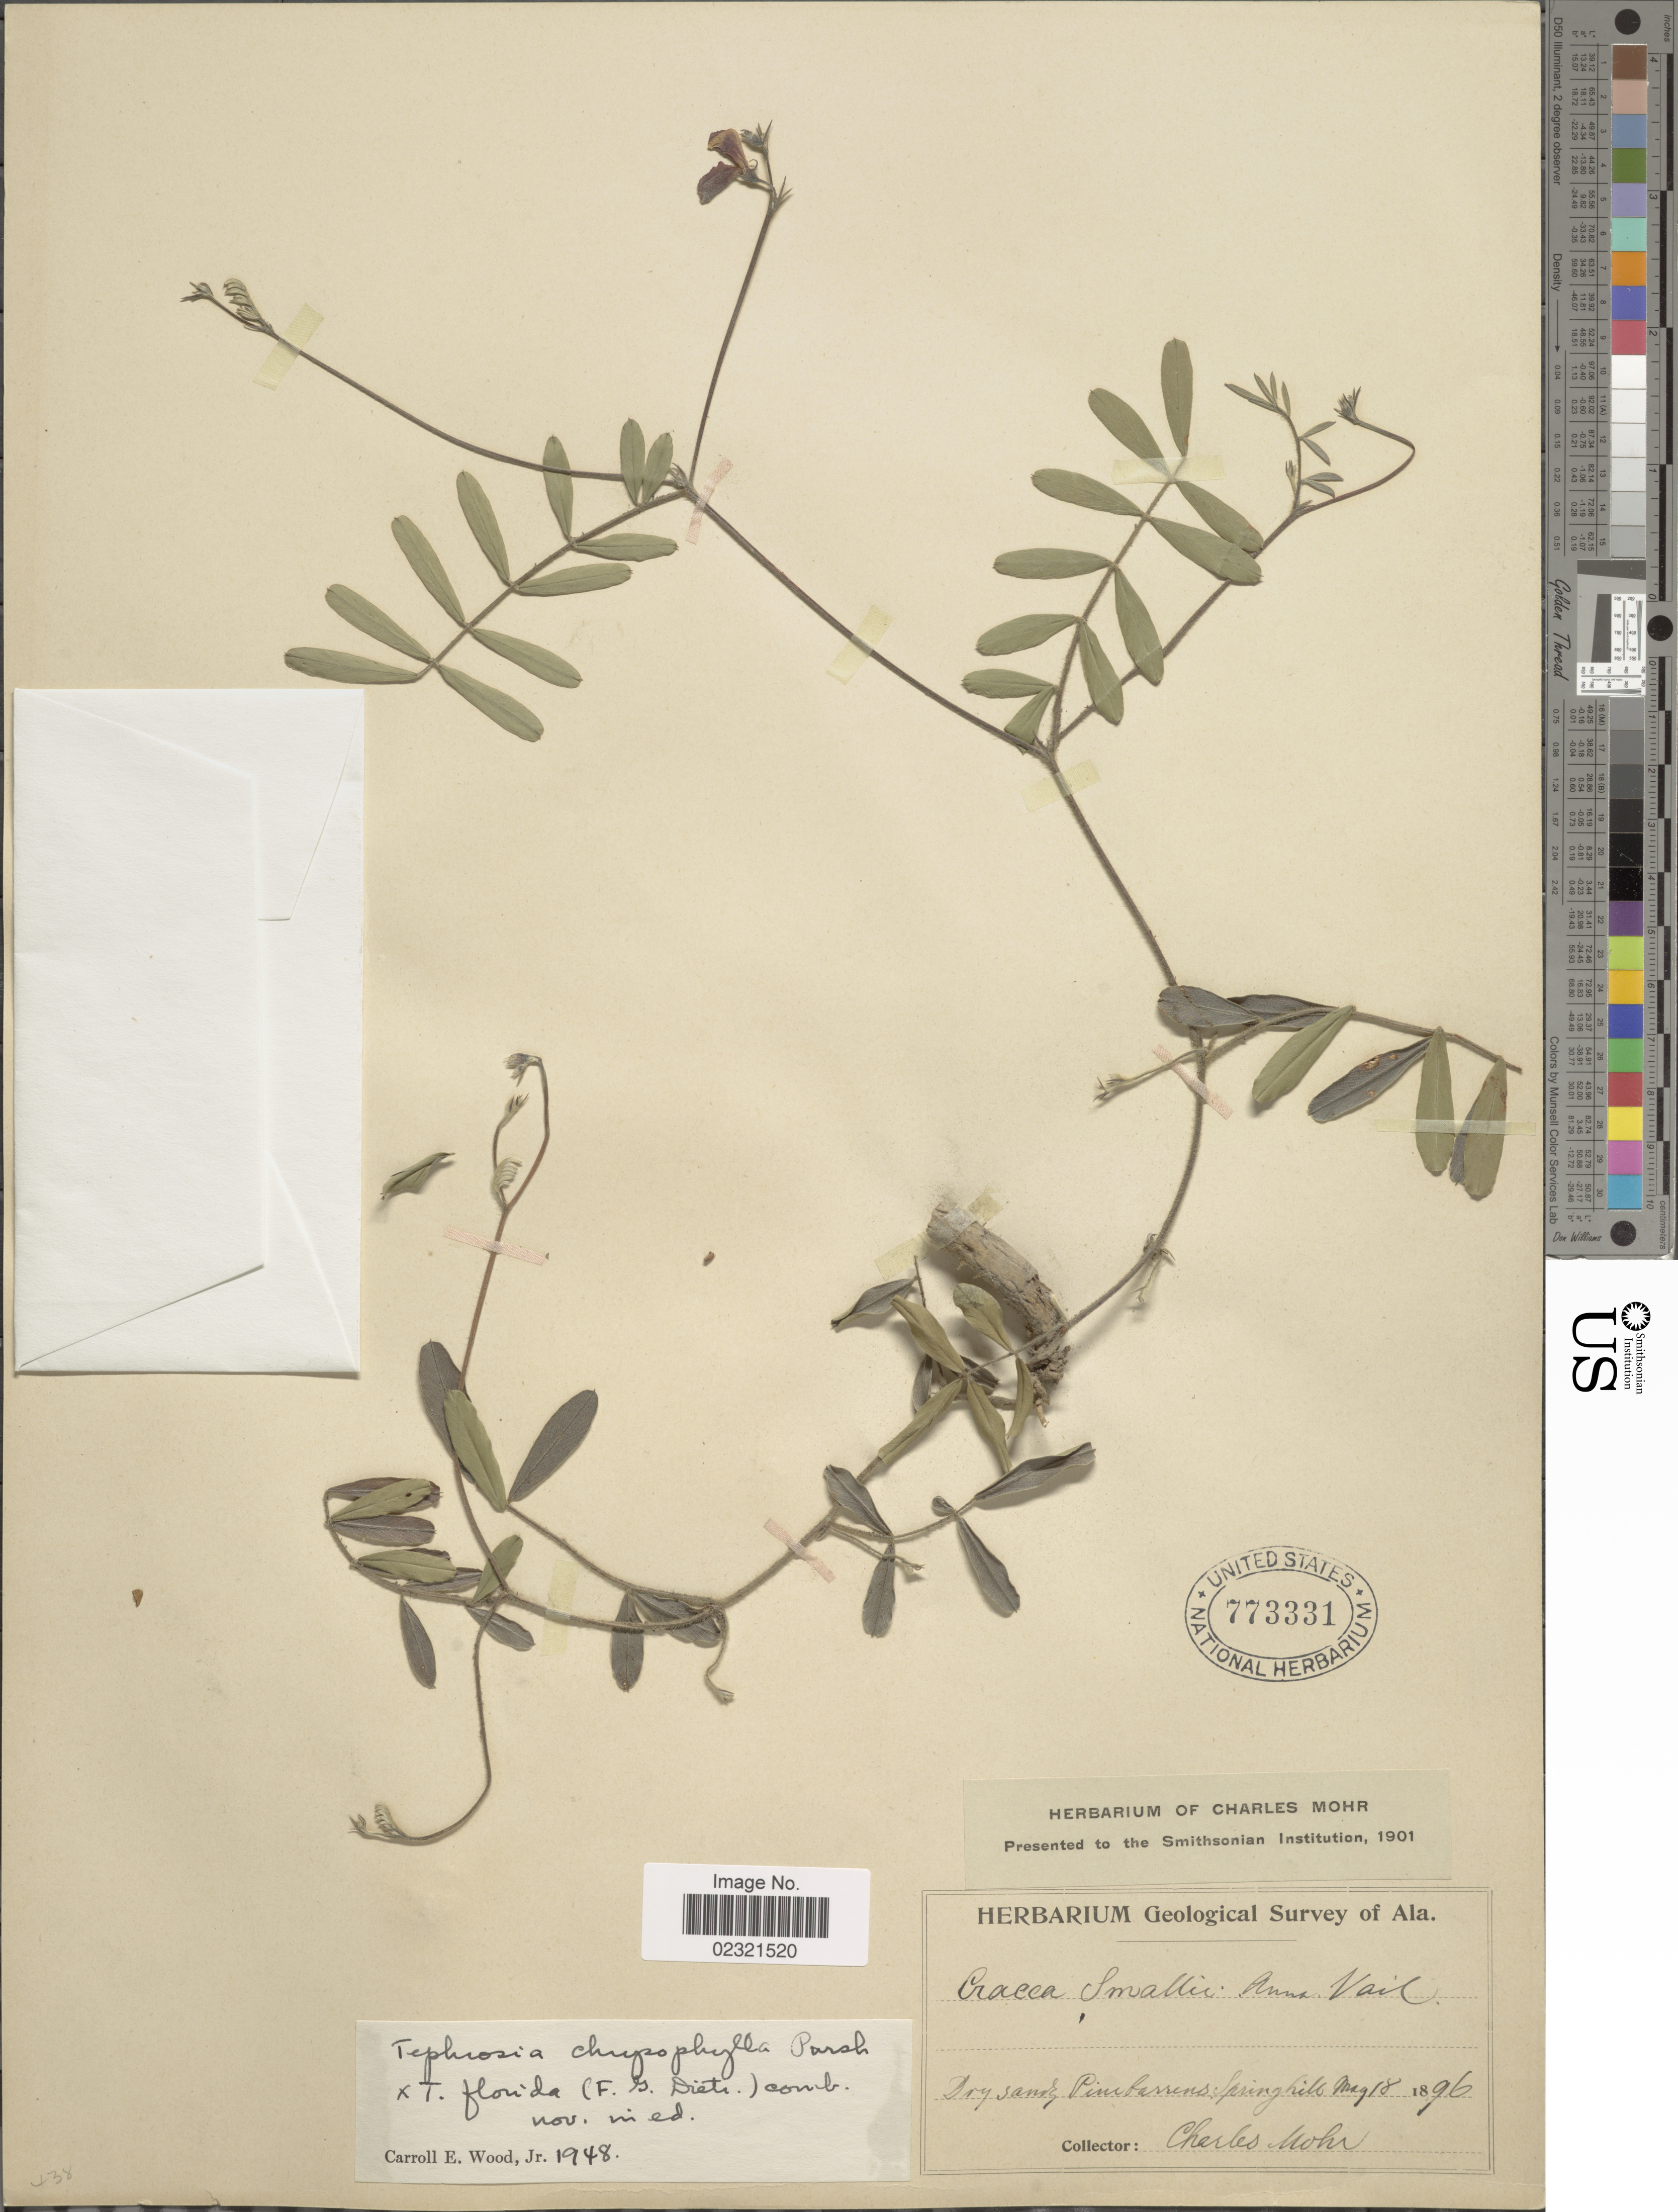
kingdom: Plantae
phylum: Tracheophyta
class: Magnoliopsida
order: Fabales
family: Fabaceae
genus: Tephrosia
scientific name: Tephrosia chrysophylla x T. florida (Dietr.) C.E. Wood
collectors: Mohr, C. T. (herbarium)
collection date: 1896-05-18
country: United States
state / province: Alabama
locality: Dry sand, Pine barrrens Spring Hill.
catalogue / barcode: US 773331